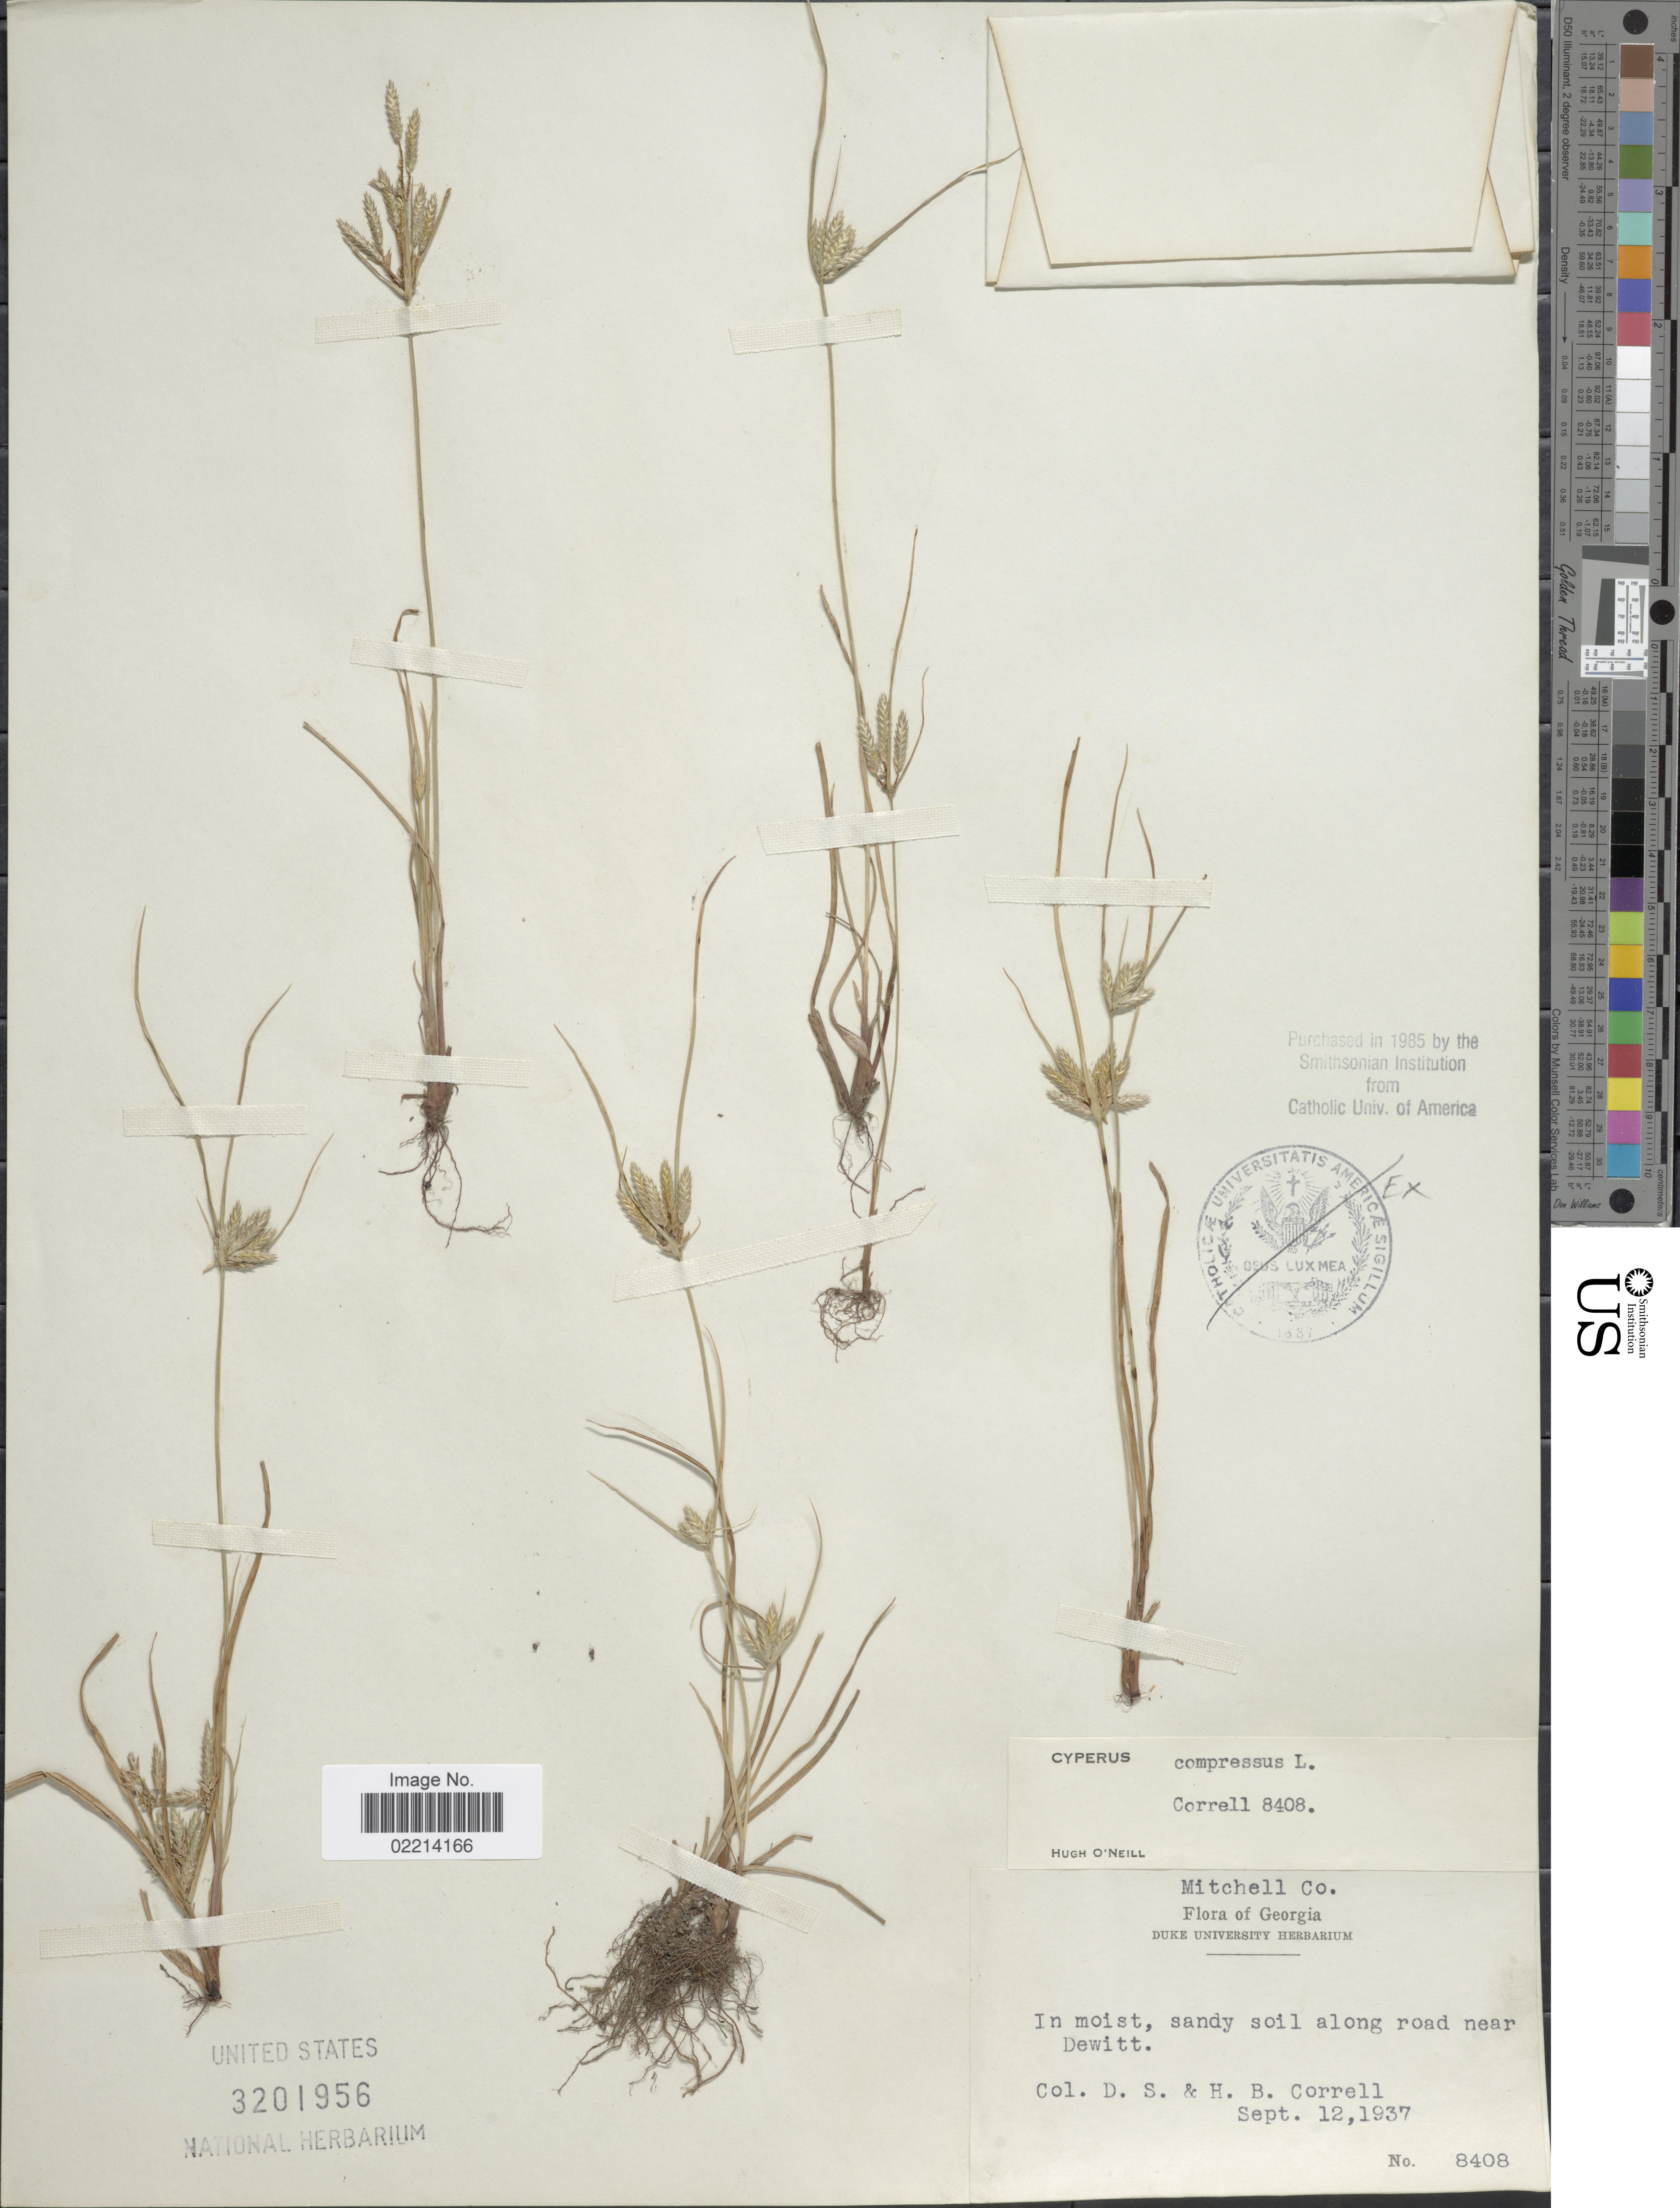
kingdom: Plantae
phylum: Tracheophyta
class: Liliopsida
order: Poales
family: Cyperaceae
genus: Cyperus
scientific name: Cyperus compressus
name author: L.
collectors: D. S. Correll & H. Correll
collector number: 8408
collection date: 1937-09-12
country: United States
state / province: Georgia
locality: Mitchell Co. In moist, sandy soil along road near Dewitt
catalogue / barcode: US 3201956